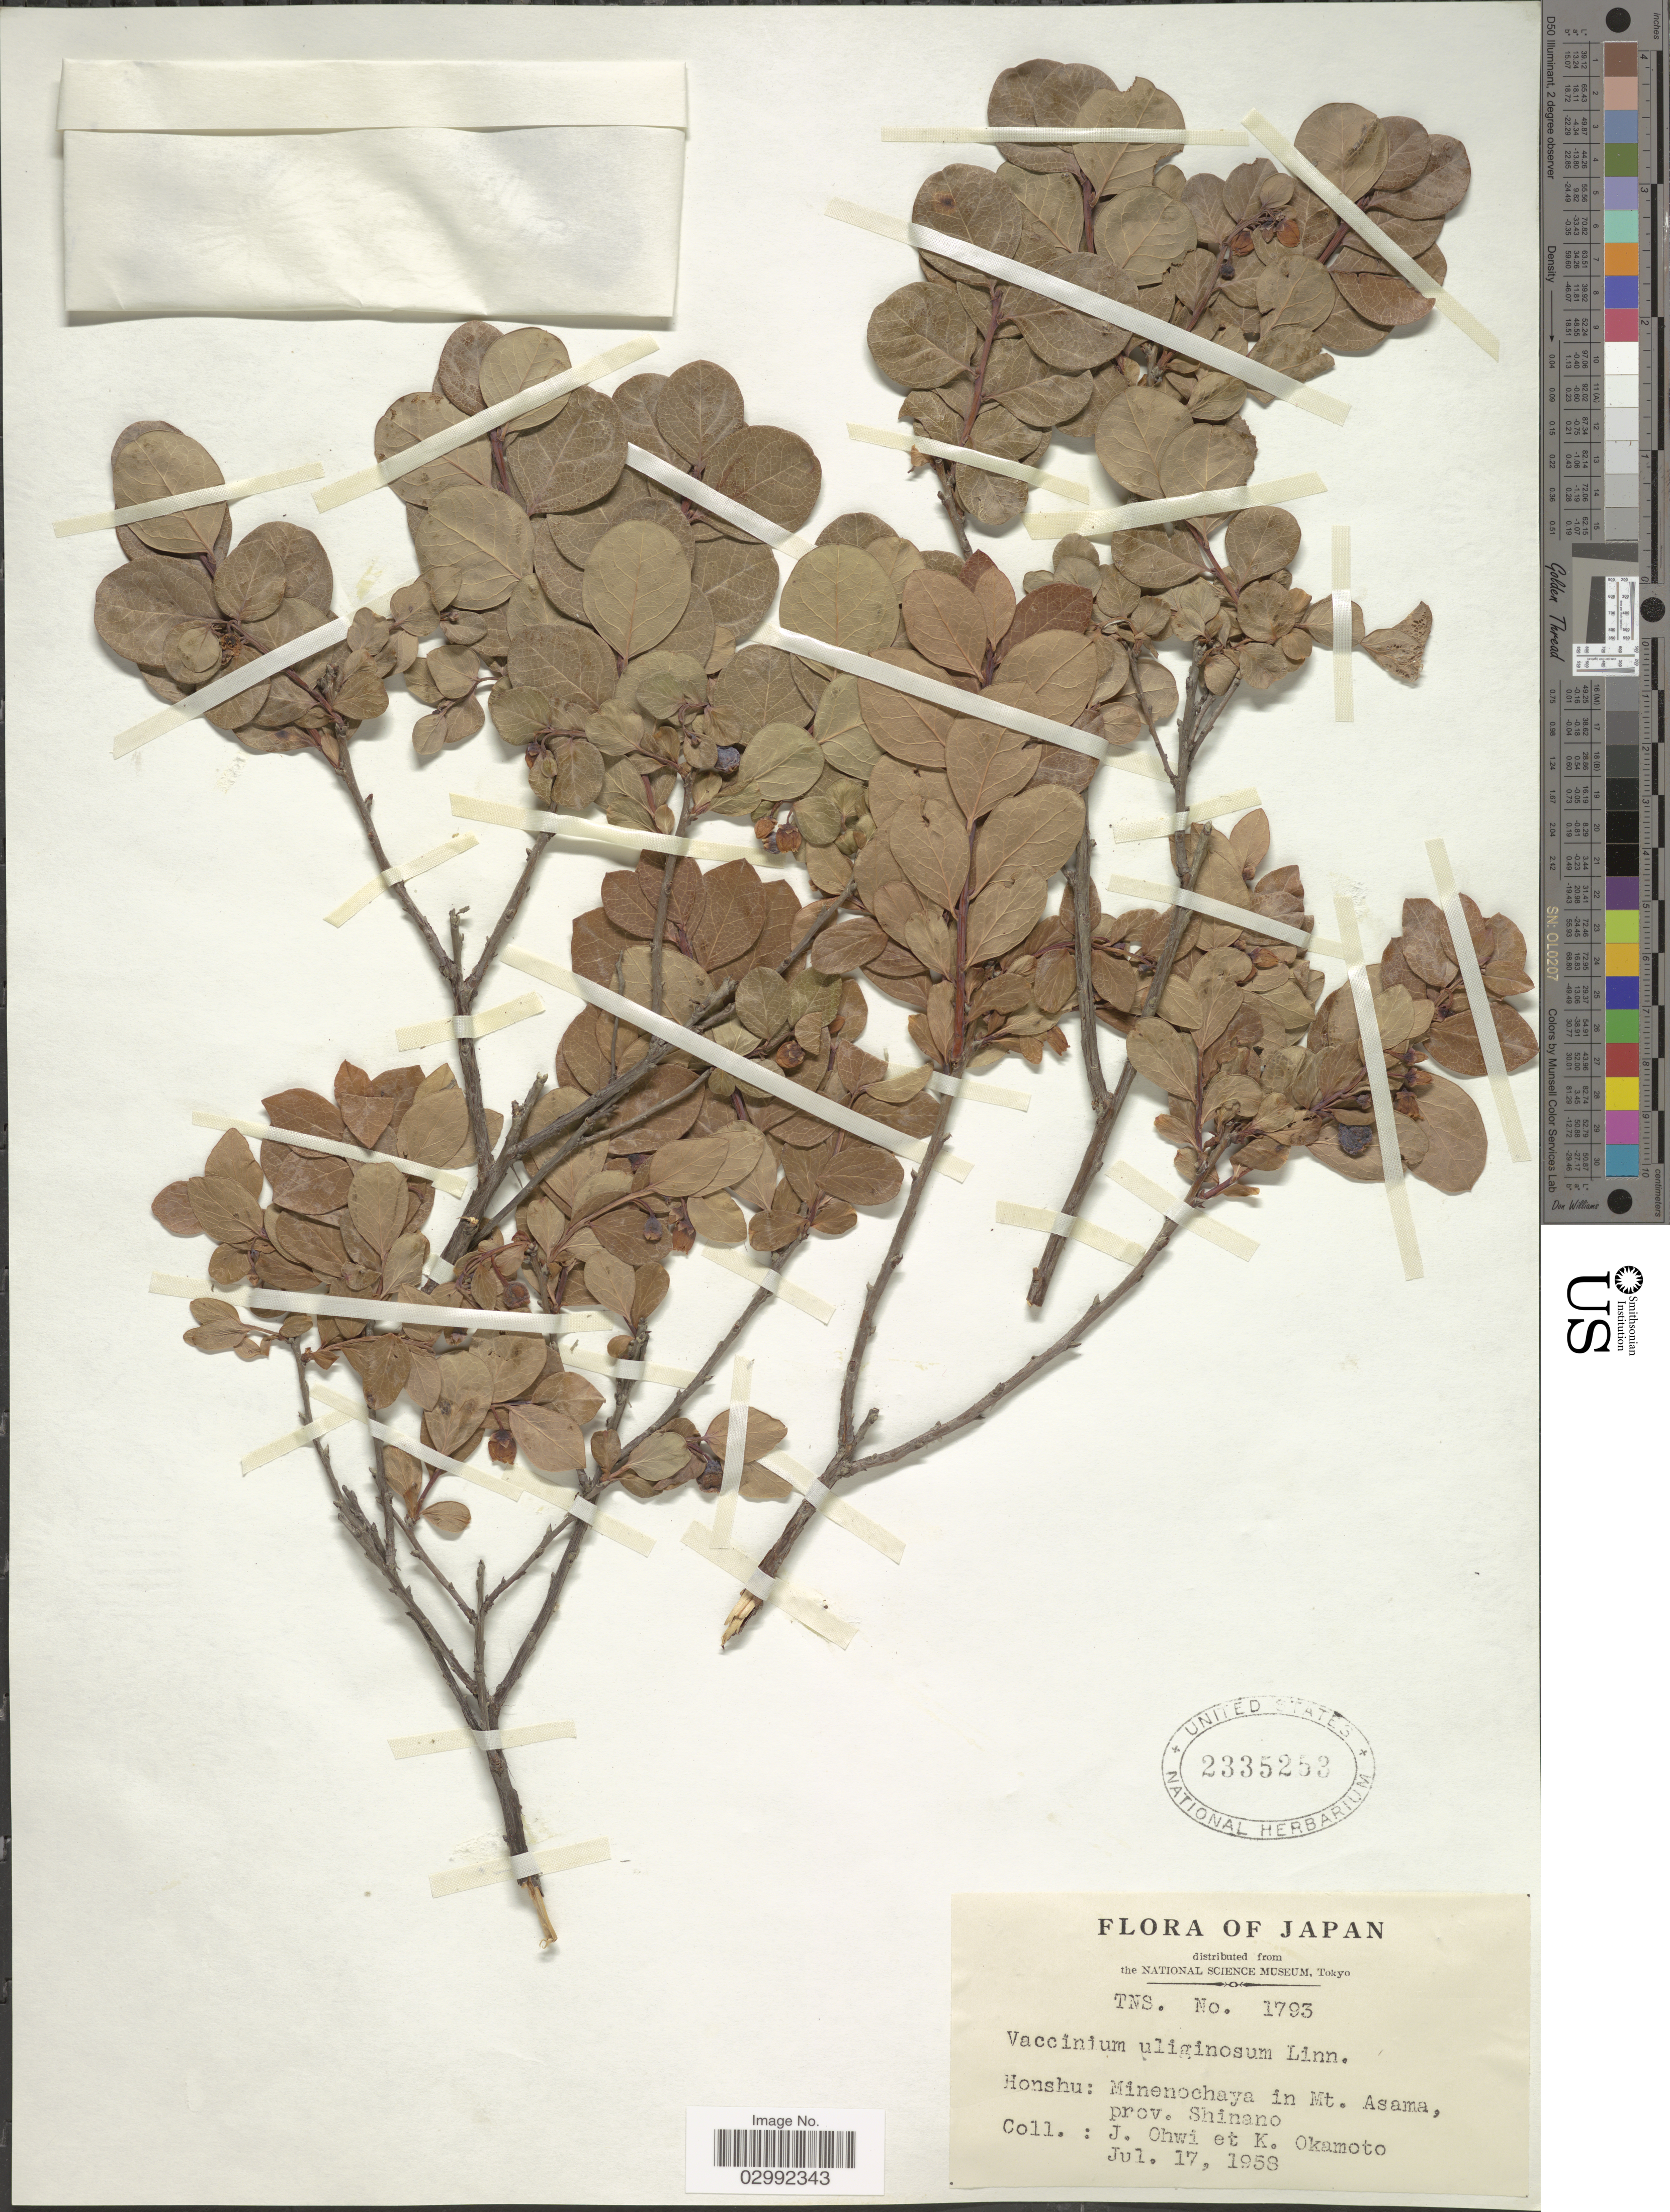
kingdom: Plantae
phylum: Tracheophyta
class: Magnoliopsida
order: Ericales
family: Ericaceae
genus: Vaccinium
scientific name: Vaccinium uliginosum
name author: L.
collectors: J. Ohwi & K. Okamoto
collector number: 1793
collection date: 1958-07-17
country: Japan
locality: Honshu: Minenochaya in Mt. Asama, prov. Shinano.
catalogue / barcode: US 2335253